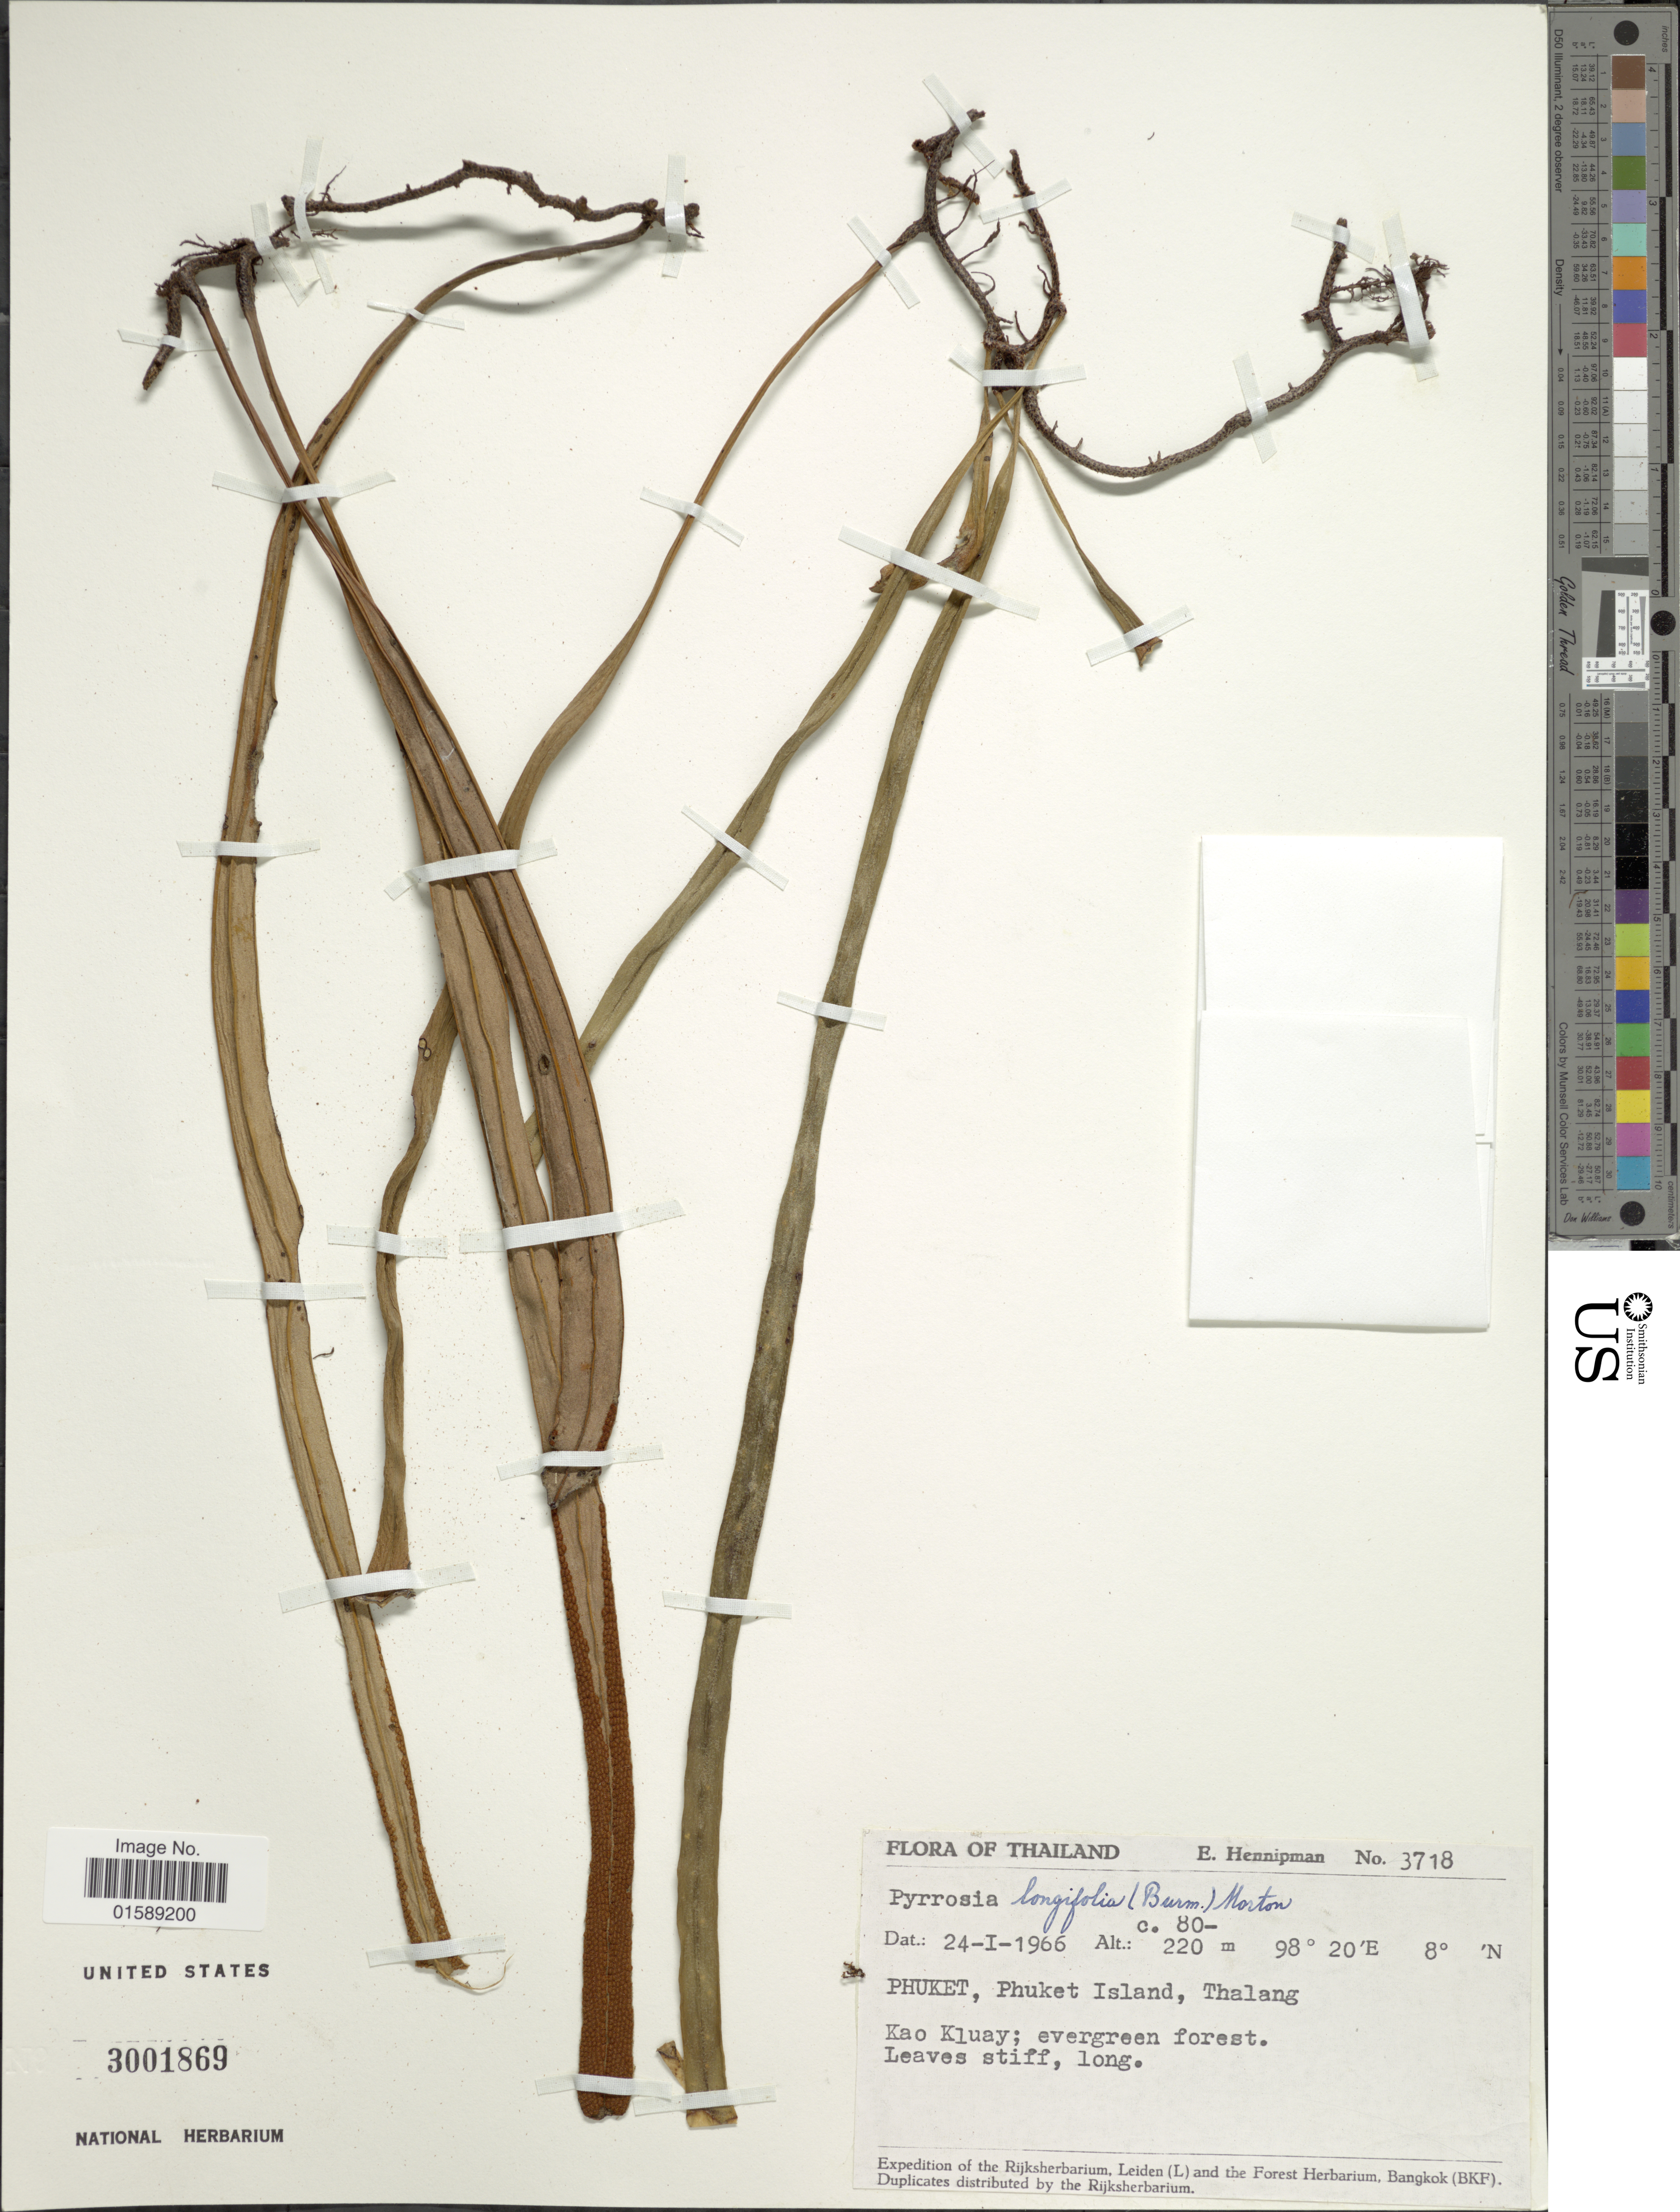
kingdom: Plantae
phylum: Tracheophyta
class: Polypodiopsida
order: Polypodiales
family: Polypodiaceae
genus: Pyrrosia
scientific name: Pyrrosia longifolia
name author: (Burm. f.) C.V. Morton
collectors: E. Hennipman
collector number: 3718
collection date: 1966-01-24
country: Thailand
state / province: Phuket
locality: Phuket Island, Thalang. Kao Kluay; evergreen forest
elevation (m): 80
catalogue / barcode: US 3001869